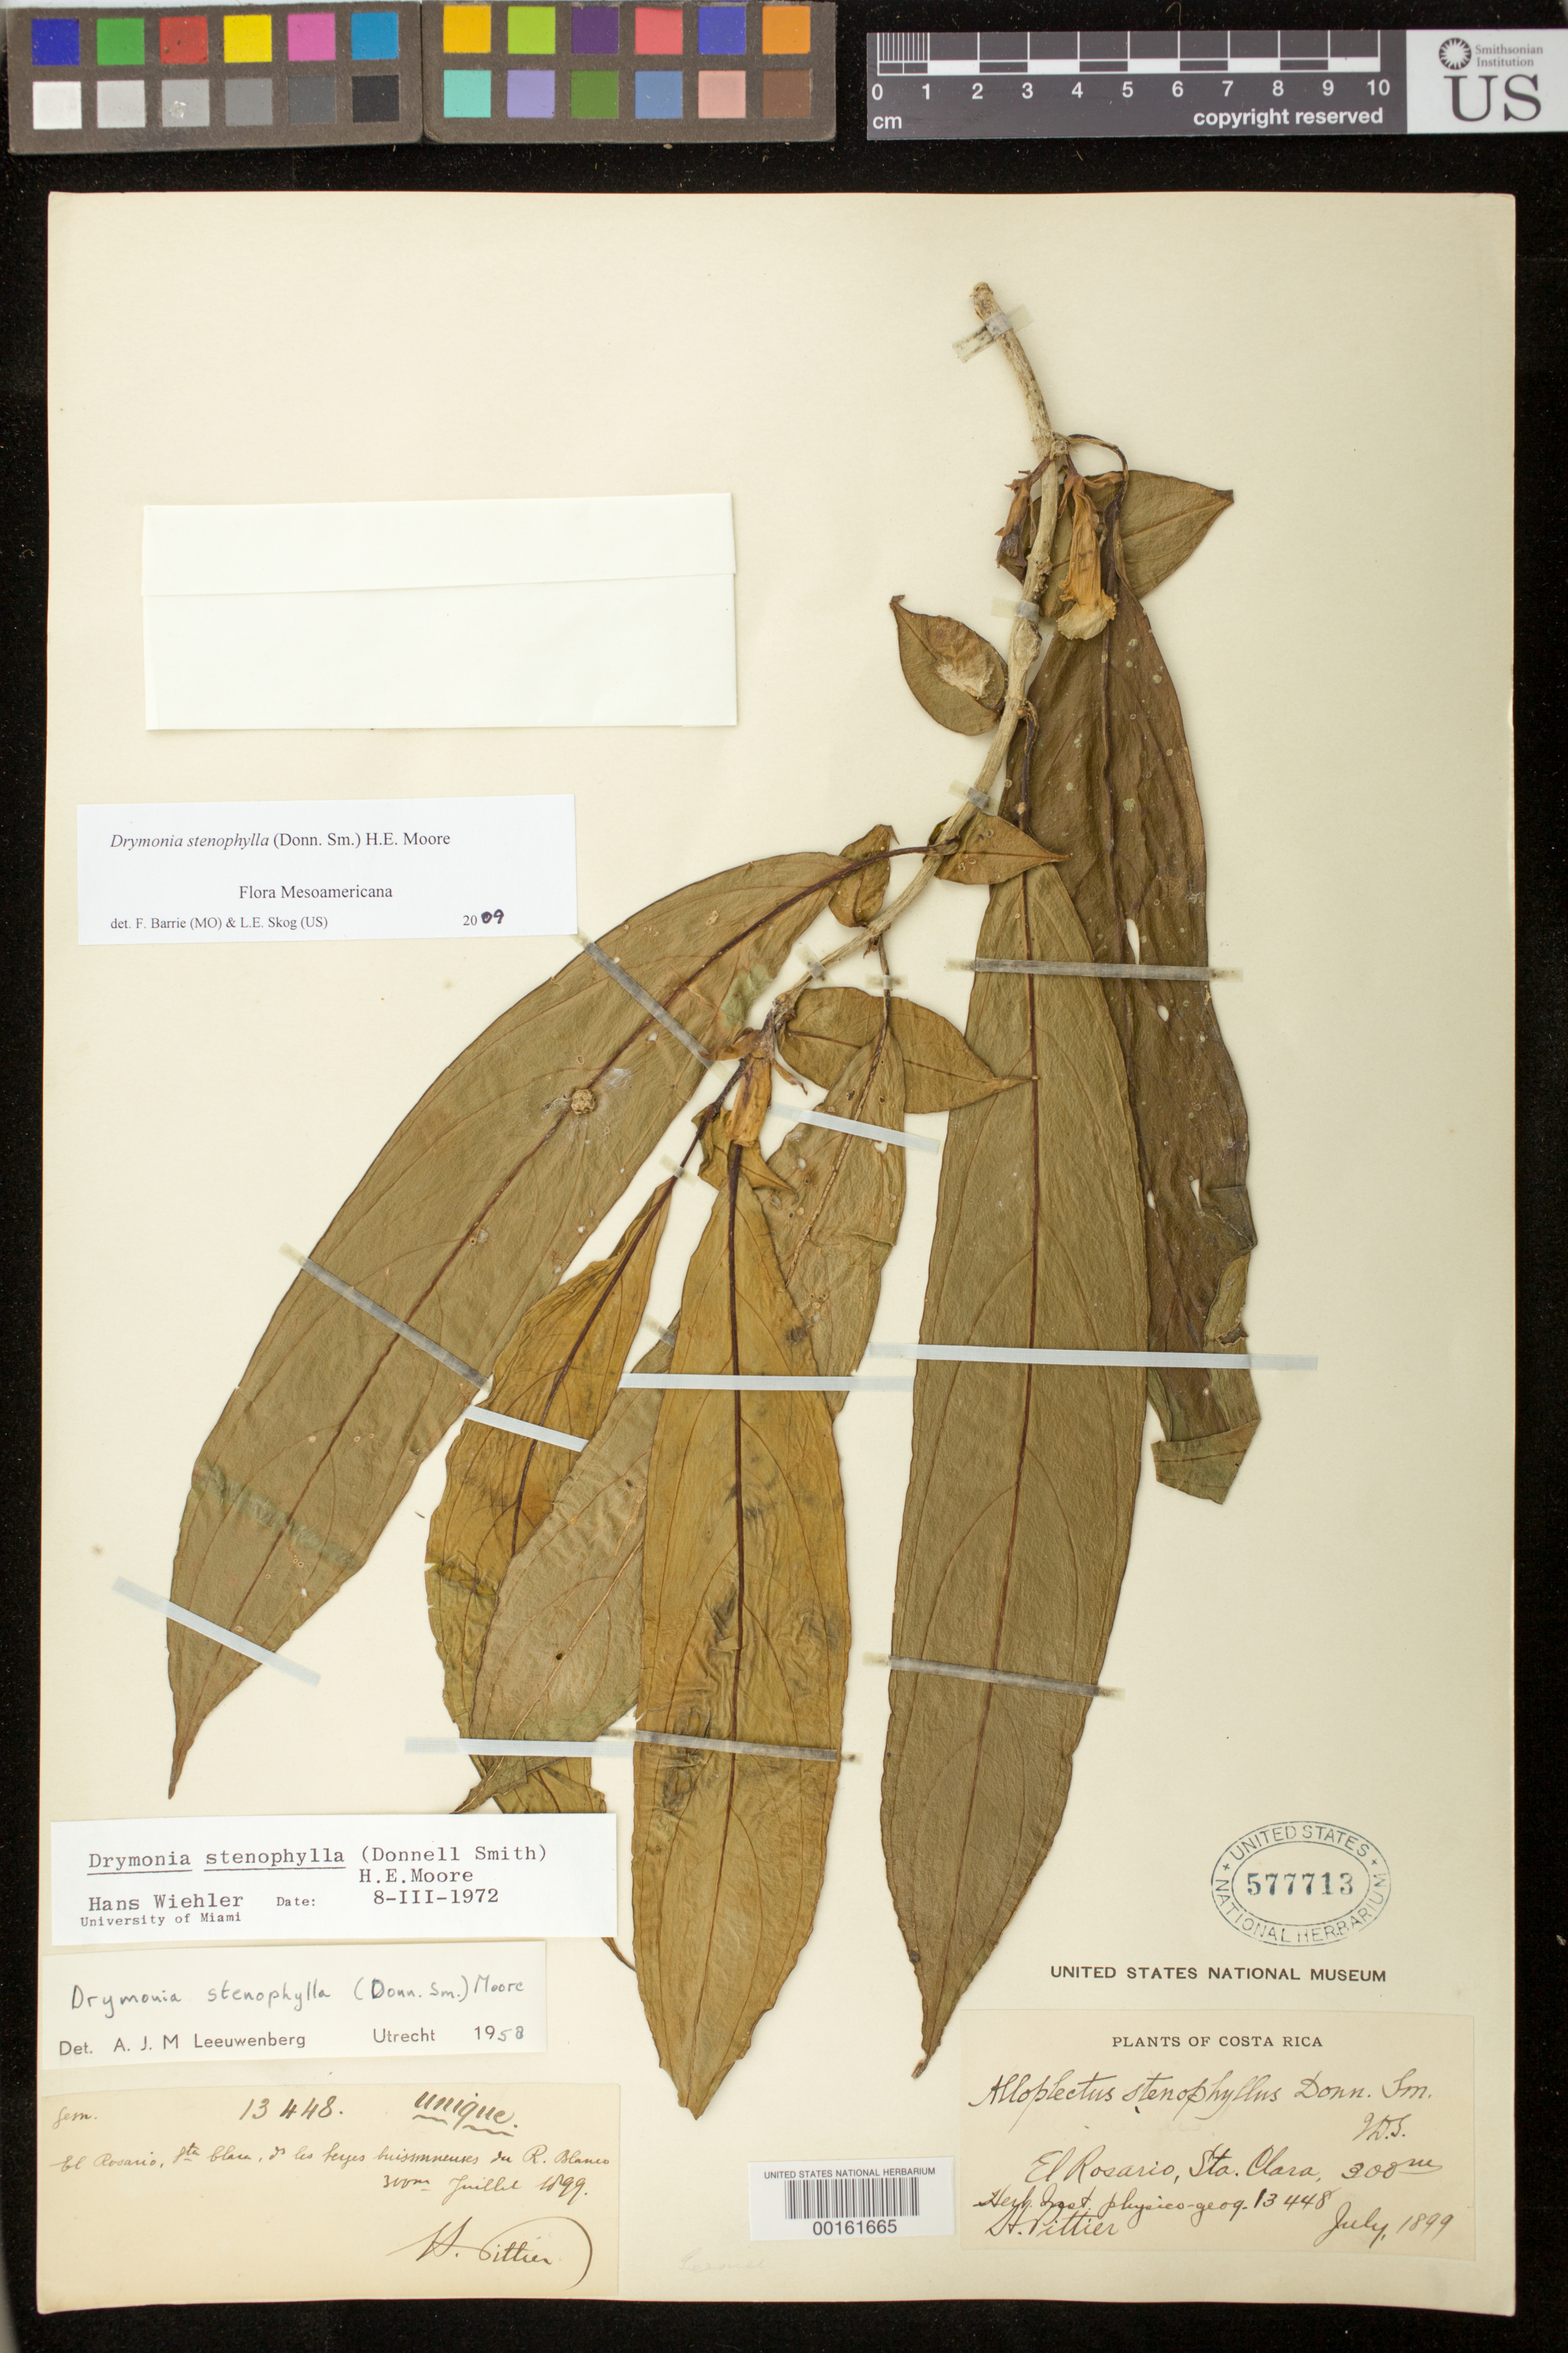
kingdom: Plantae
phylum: Tracheophyta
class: Magnoliopsida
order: Lamiales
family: Gesneriaceae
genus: Drymonia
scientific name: Drymonia stenophylla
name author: (Donn. Sm.) H.E. Moore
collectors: H. F. Pittier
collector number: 13448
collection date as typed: Jul 1899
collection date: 1899-07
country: Costa Rica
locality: El Rosario, Sta Clara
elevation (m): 300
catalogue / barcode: US 577713